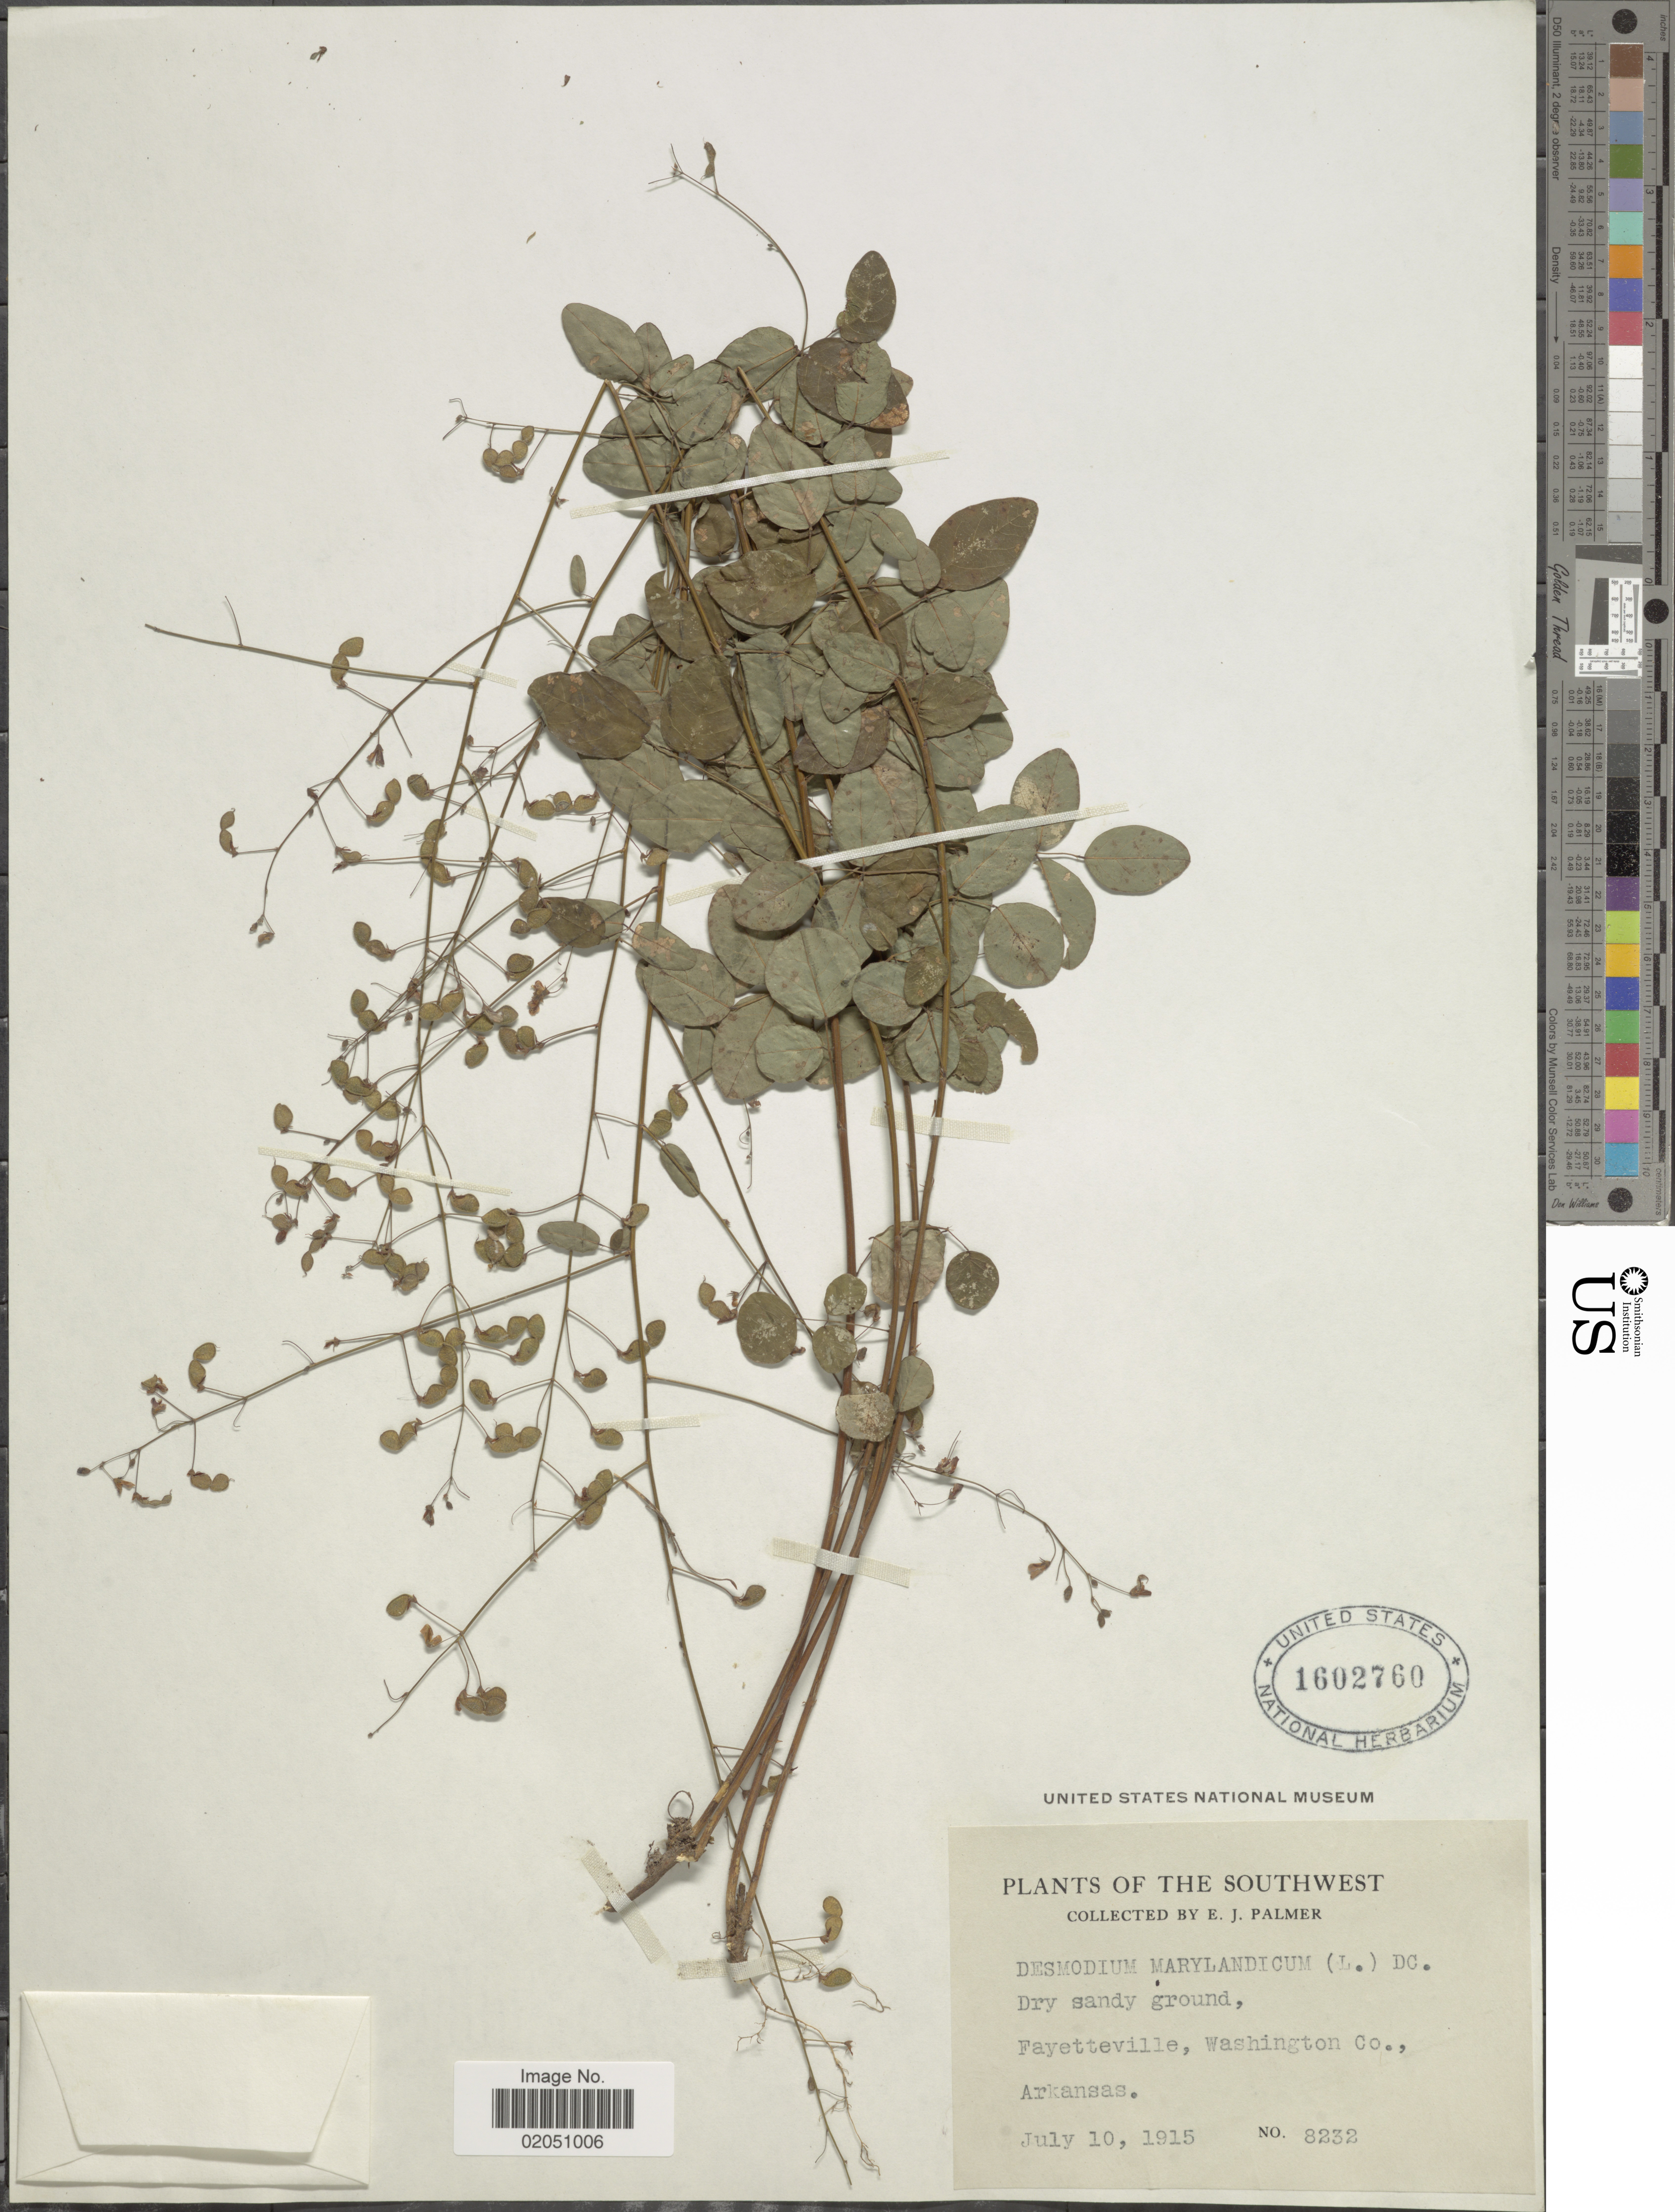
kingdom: Plantae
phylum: Tracheophyta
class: Magnoliopsida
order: Fabales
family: Fabaceae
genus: Desmodium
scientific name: Desmodium marilandicum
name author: Darl.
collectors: E. J. Palmer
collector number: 8232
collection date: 1915-07-10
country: United States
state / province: Arkansas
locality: The Southwest, Dry sandy ground, Fayetteville, Washington Co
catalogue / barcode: US 1602760